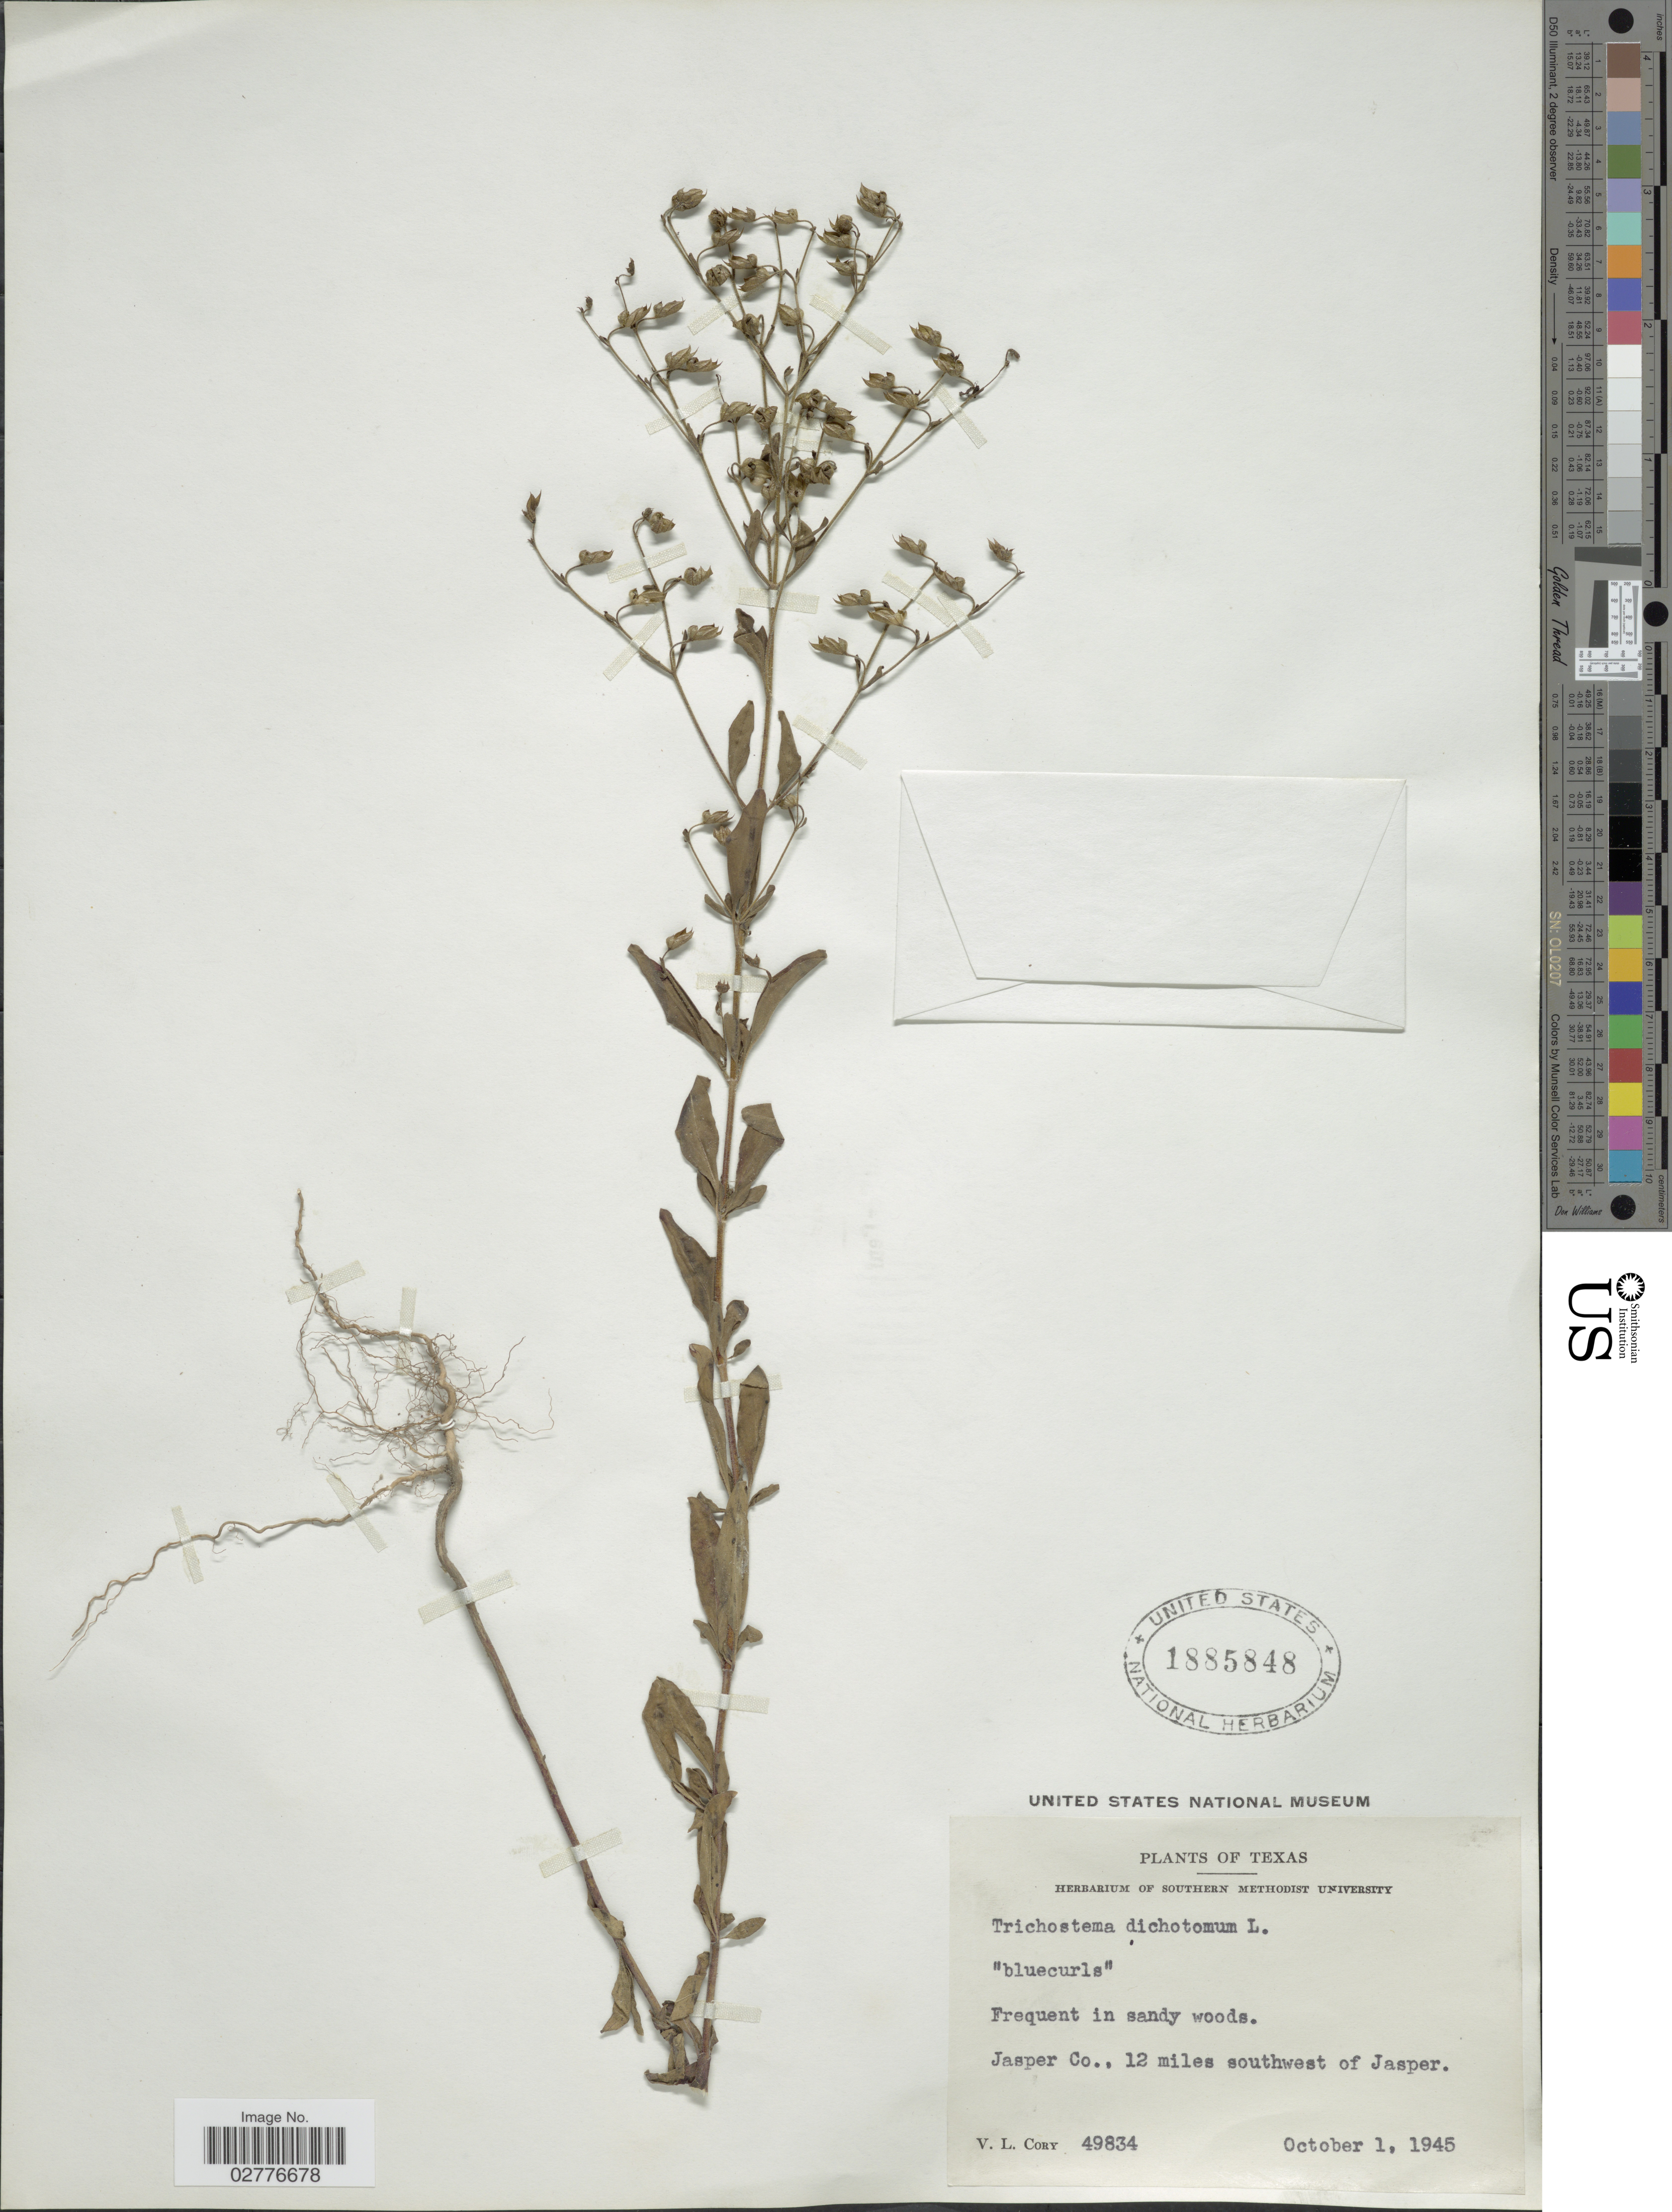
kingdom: Plantae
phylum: Tracheophyta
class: Magnoliopsida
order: Lamiales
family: Lamiaceae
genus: Trichostema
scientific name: Trichostema dichotomum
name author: L.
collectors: V. Cory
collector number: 49834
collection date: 1945-10-01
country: United States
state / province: Texas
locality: Jasper Co., 12 miles southwest of Jasper.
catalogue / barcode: US 1885848